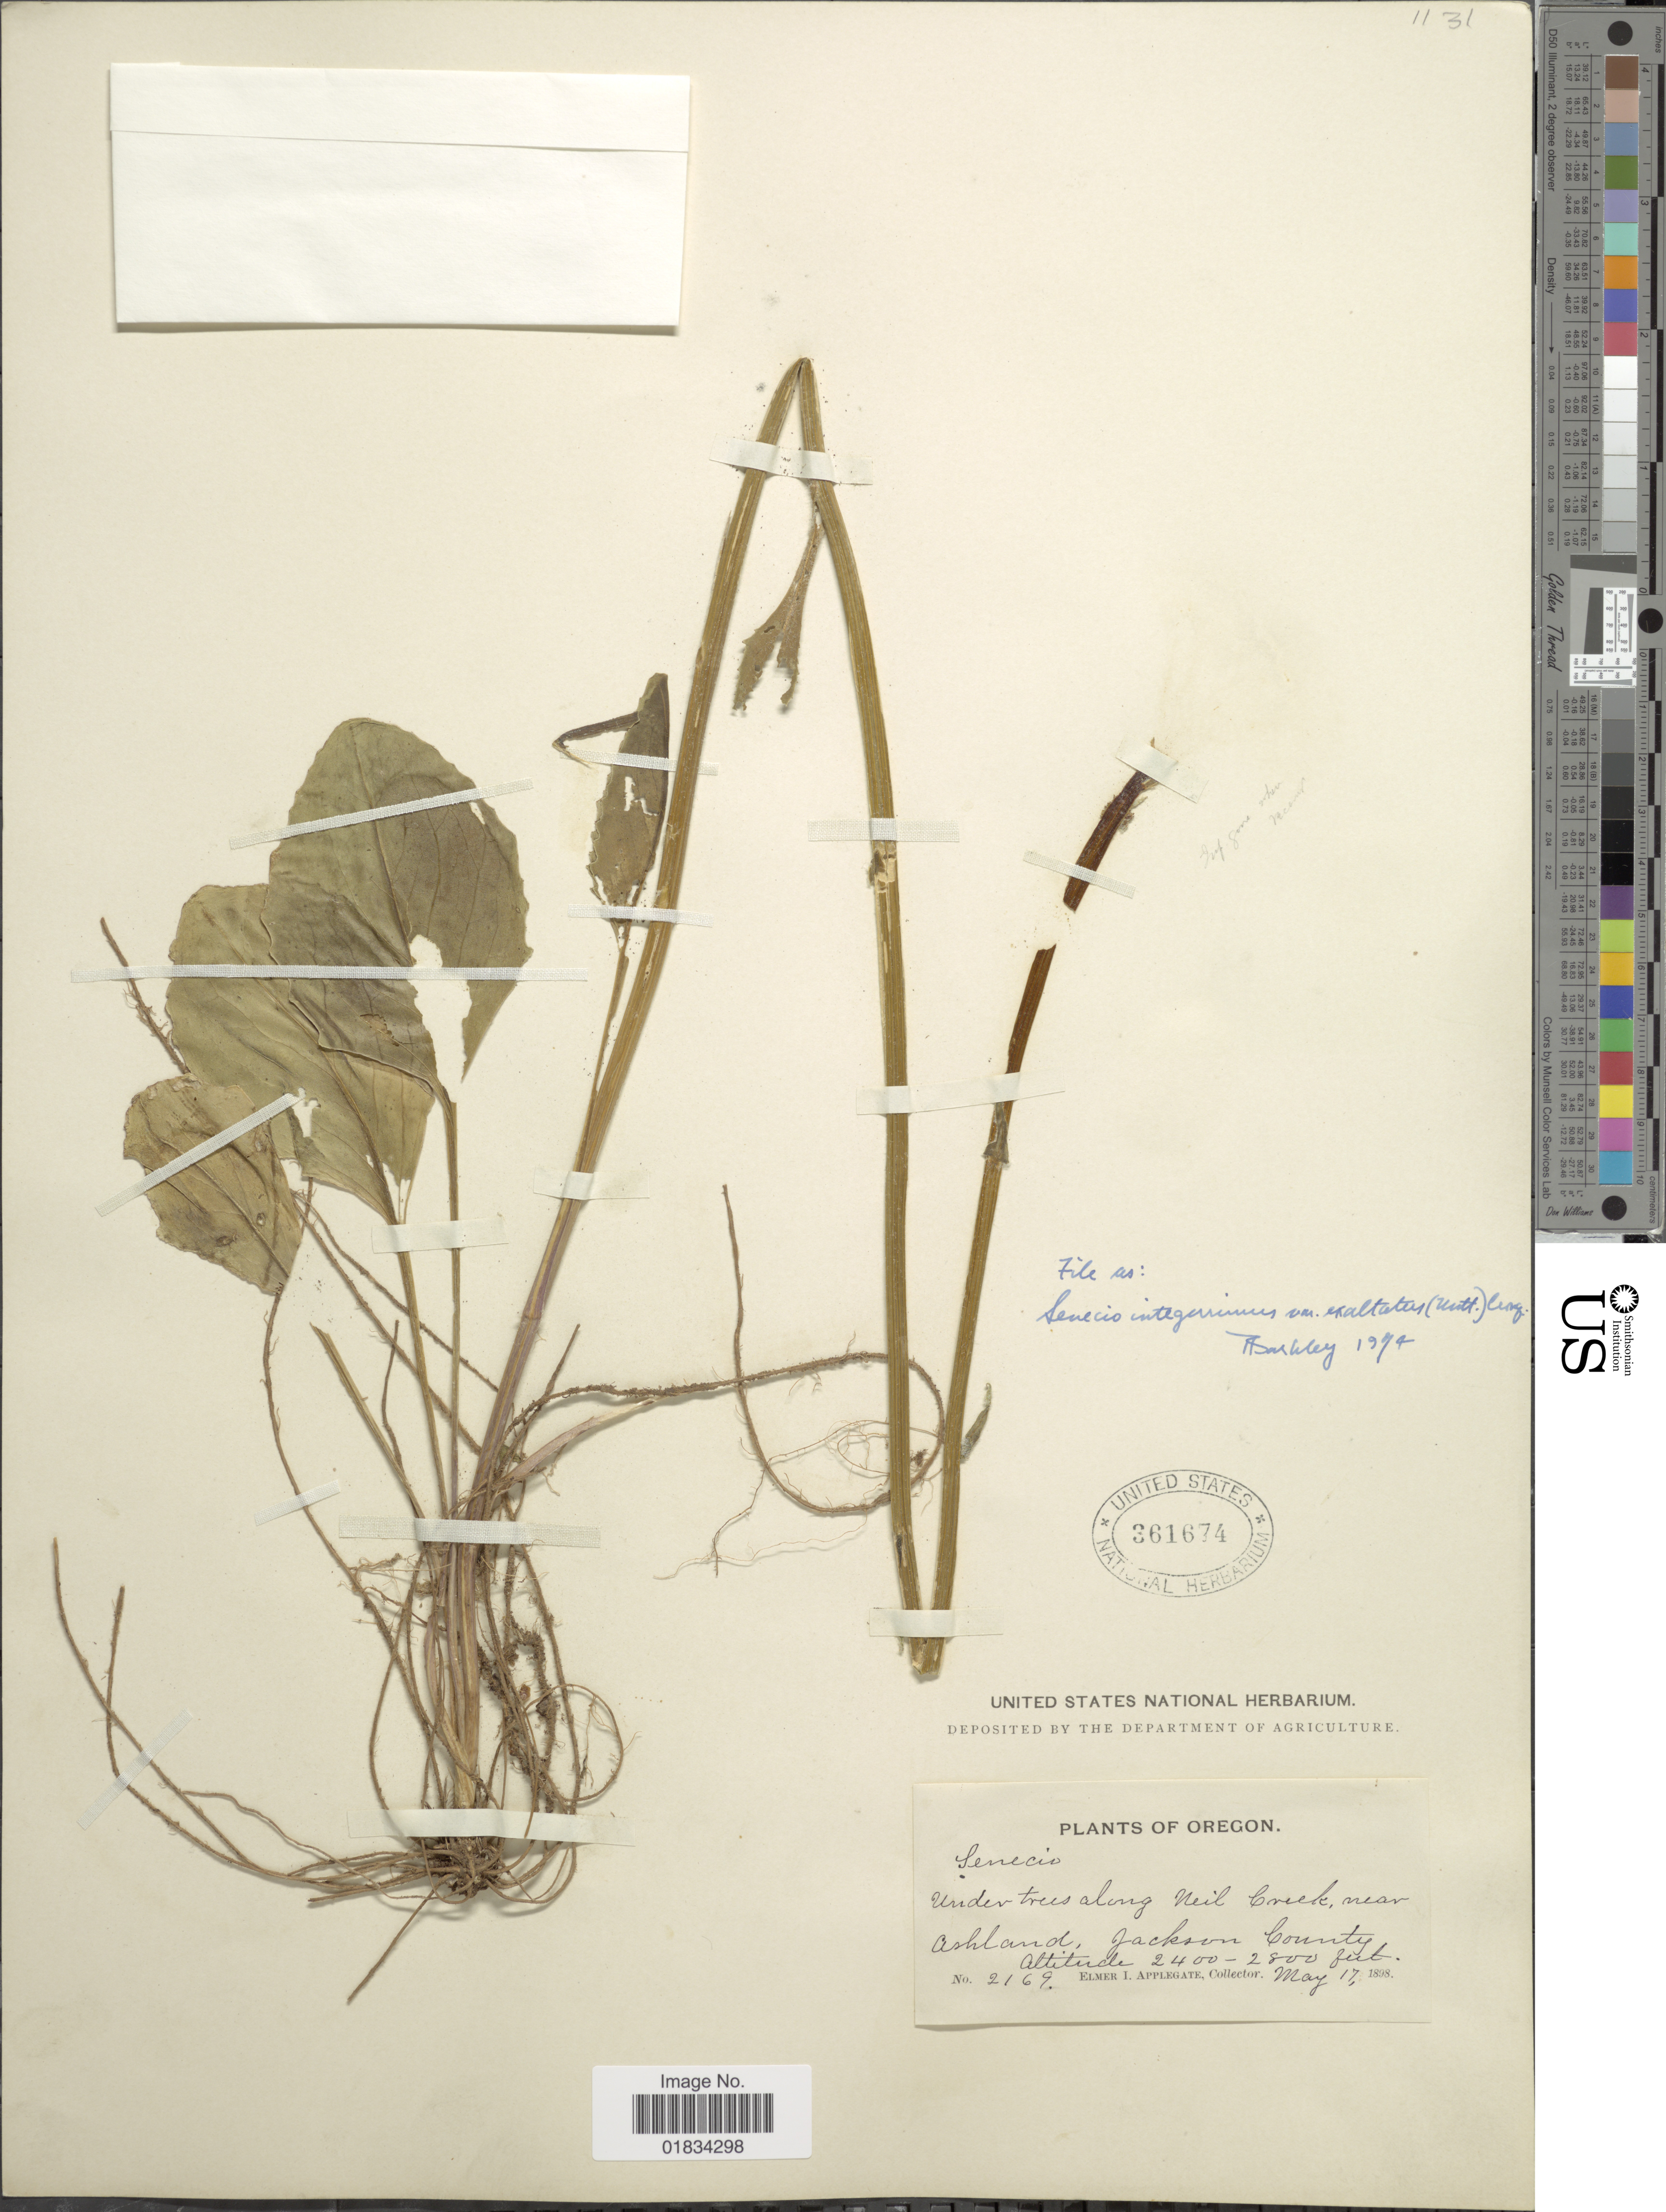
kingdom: Plantae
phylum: Tracheophyta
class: Magnoliopsida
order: Asterales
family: Asteraceae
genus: Senecio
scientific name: Senecio integerrimus var. exaltatus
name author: (Nutt.) Cronq.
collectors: E. I. Applegate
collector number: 2169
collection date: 1898-05-17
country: United States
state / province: Oregon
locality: Along Neil Creek near Ashland, Jackson County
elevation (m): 732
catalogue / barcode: US 361674